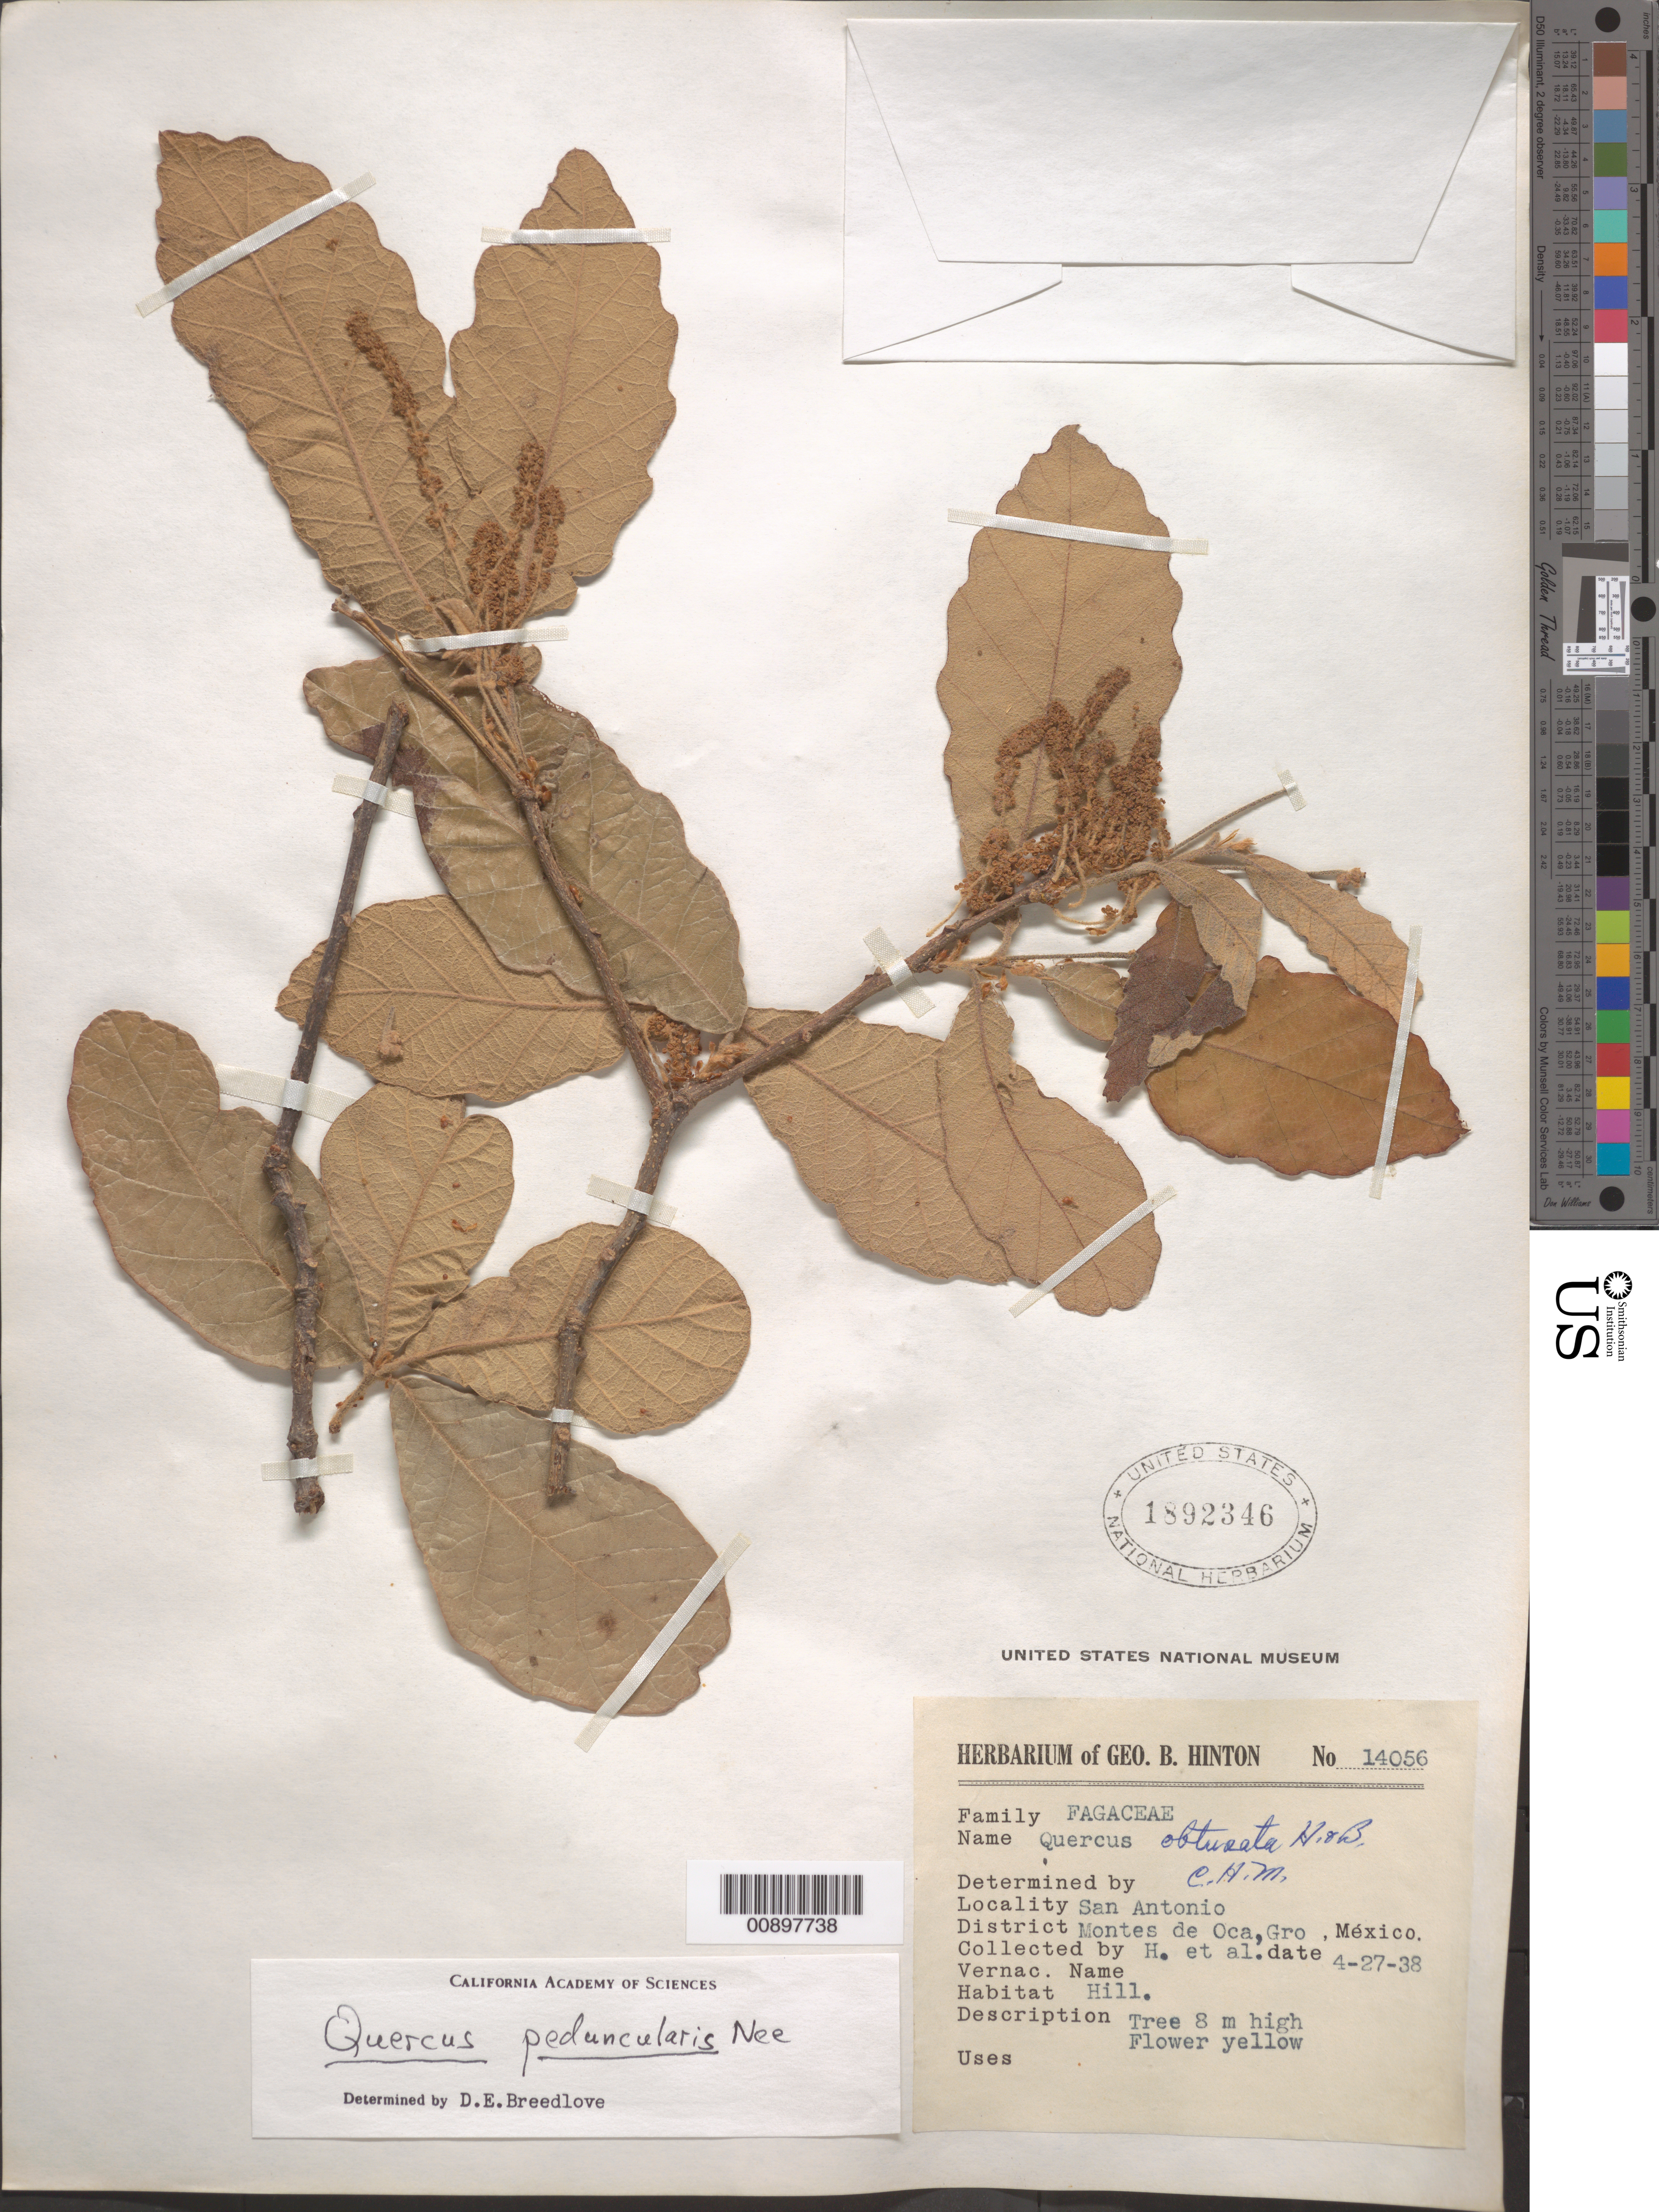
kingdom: Plantae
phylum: Tracheophyta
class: Magnoliopsida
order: Fagales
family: Fagaceae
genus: Quercus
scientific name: Quercus peduncularis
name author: Née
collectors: G. B. Hinton & et al.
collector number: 14056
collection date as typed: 27 Apr 1938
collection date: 1938-04-27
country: Mexico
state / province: Guerrero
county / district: Montes de Oca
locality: San Antonio, District of Montes de Oca, State of Guerrero.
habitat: Hill.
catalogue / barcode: US 1892346